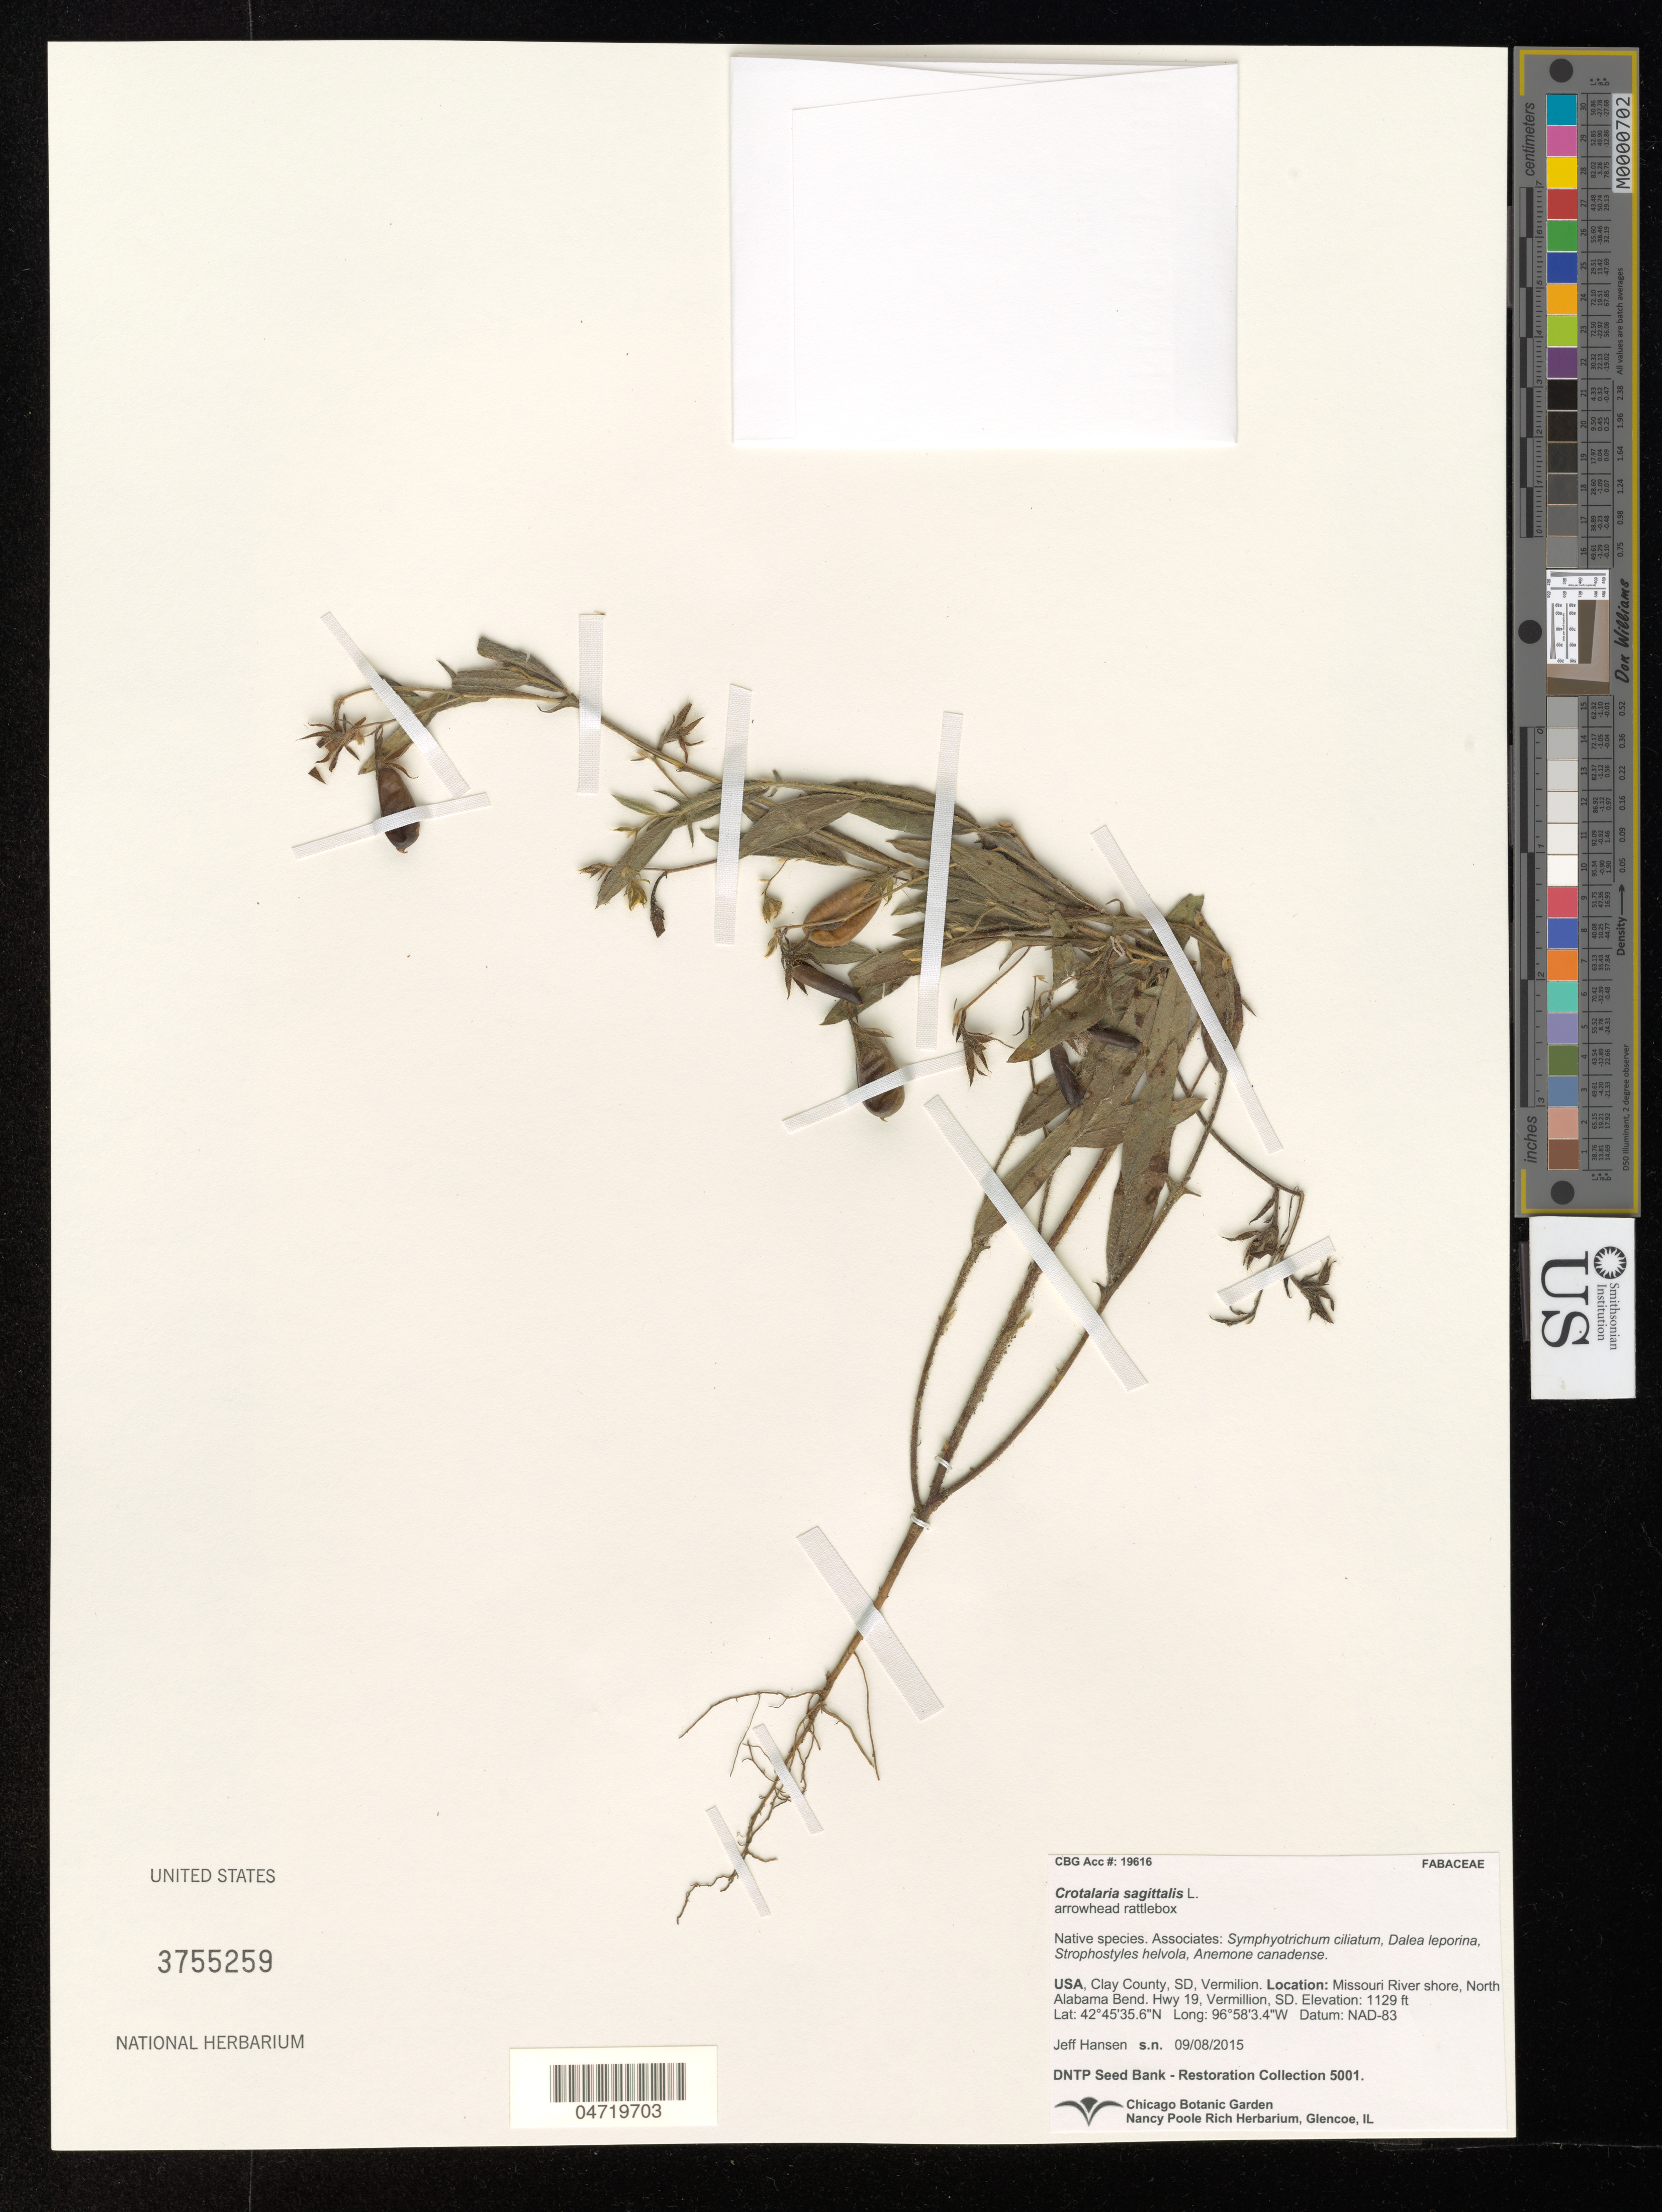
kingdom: Plantae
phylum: Tracheophyta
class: Magnoliopsida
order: Fabales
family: Fabaceae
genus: Crotalaria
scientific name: Crotalaria sagittalis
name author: L.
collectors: J. Hansen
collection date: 2015-09-08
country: United States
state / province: South Dakota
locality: Clay County, SD, Vermillion. Missouri River shore, North Alabama Bend. Hwy 19, Vermillion, SD.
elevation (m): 344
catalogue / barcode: US 3755259